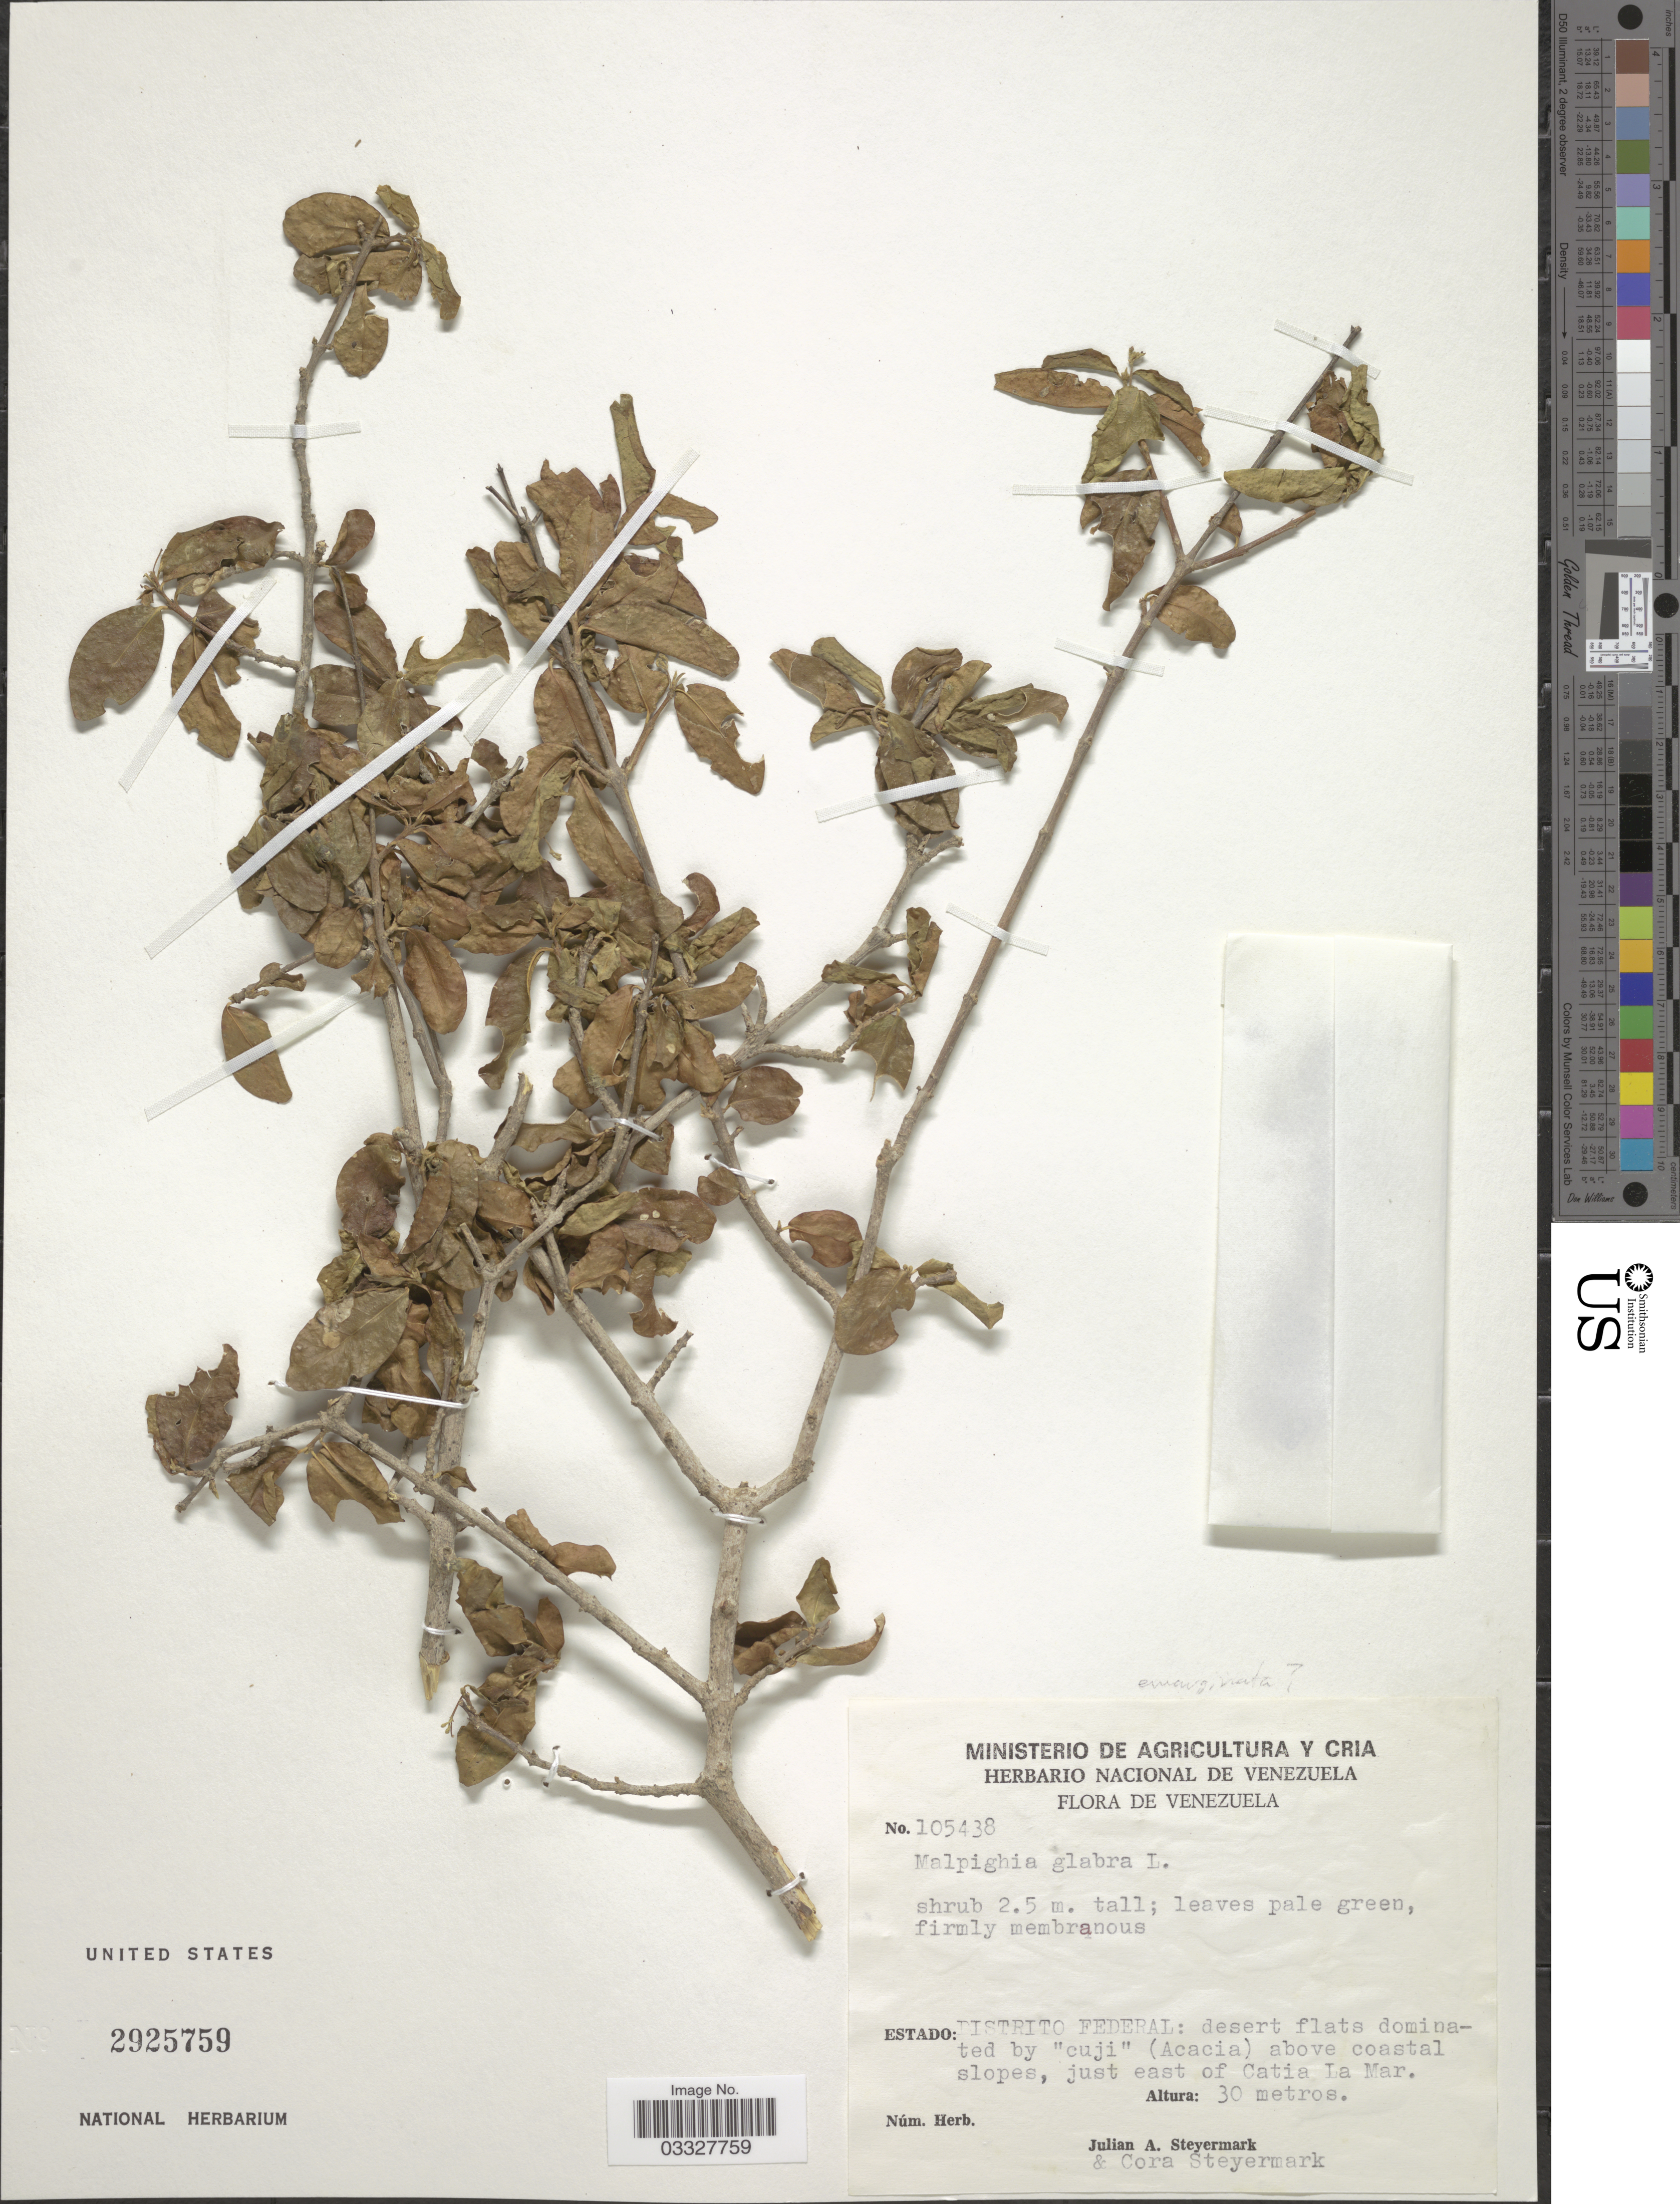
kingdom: Plantae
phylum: Tracheophyta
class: Magnoliopsida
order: Malpighiales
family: Malpighiaceae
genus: Malpighia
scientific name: Malpighia glabra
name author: L.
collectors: J. Steyermark & C. Steyermark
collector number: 105438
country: Venezuela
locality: Estado: Distrito Federal: just east of Catia La Mar.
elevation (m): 30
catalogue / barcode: US 2925759